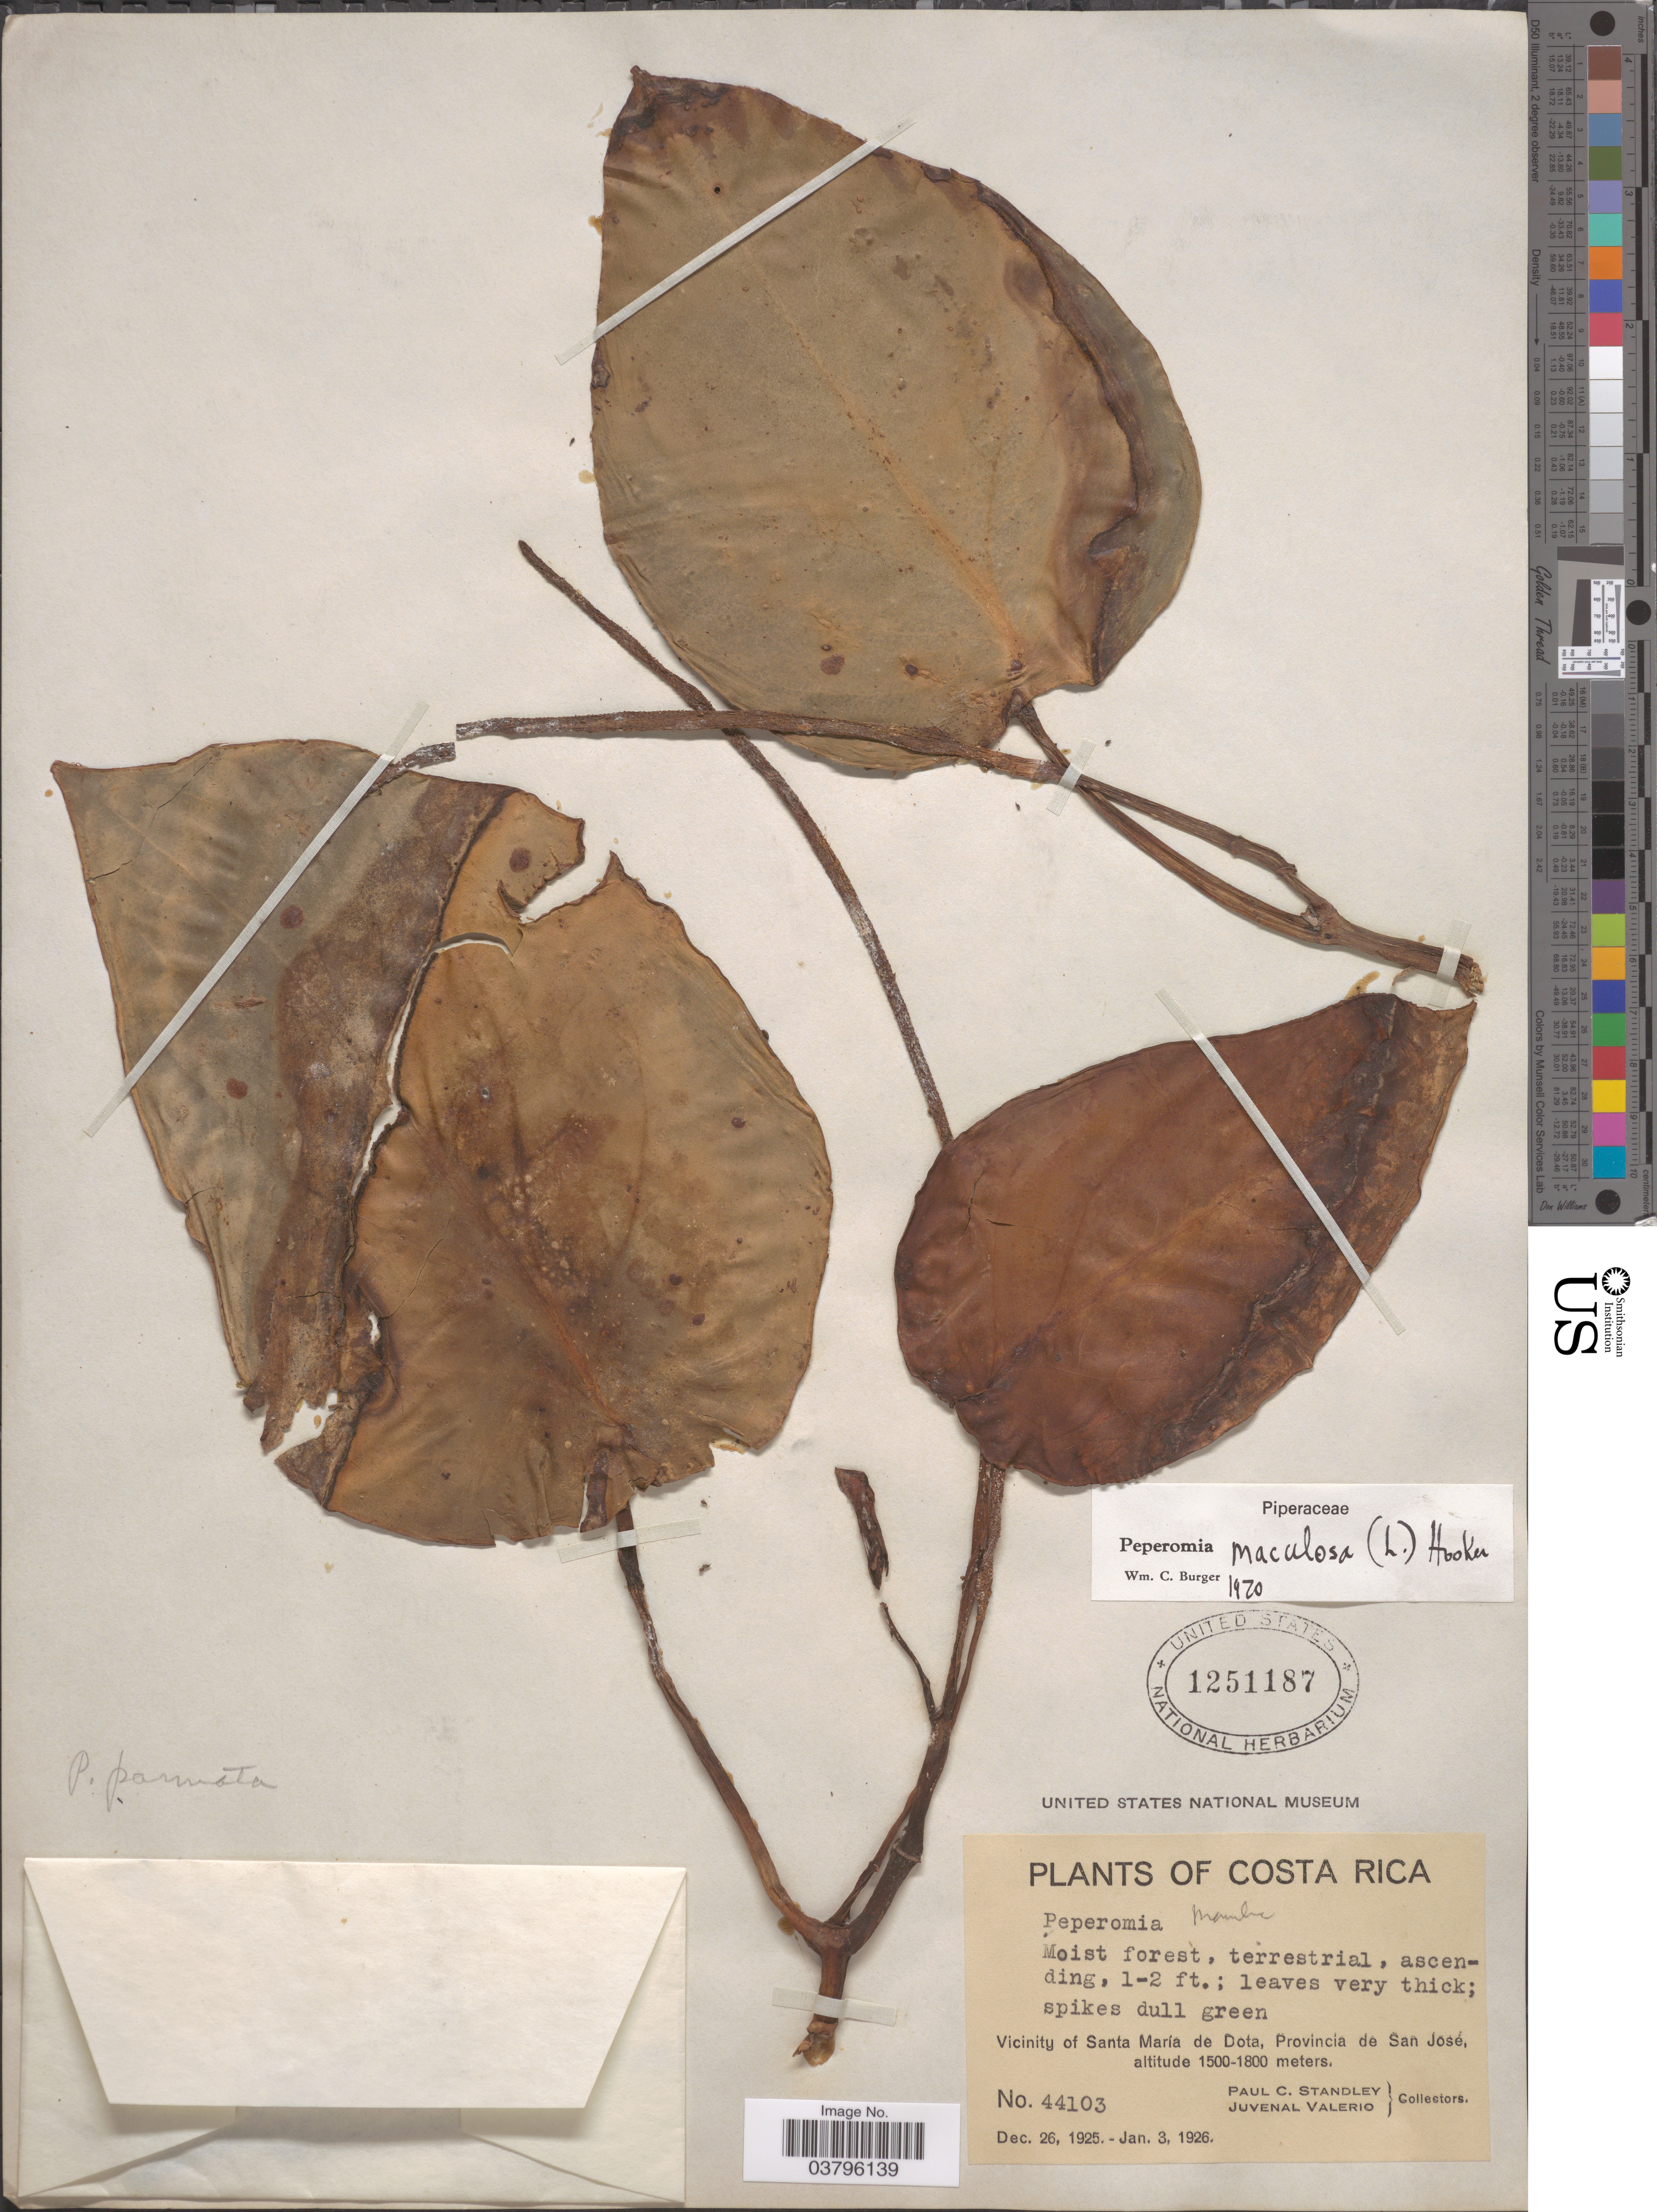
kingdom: Plantae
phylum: Tracheophyta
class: Magnoliopsida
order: Piperales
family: Piperaceae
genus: Peperomia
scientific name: Peperomia maculosa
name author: (L.) Hook.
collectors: P. C. Standley & J. Valerio R.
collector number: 44103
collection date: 1925-12-26/1926-01-03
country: Costa Rica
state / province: San José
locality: Vicinity of Santa María de Dota.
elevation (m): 1500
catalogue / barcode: US 1251187